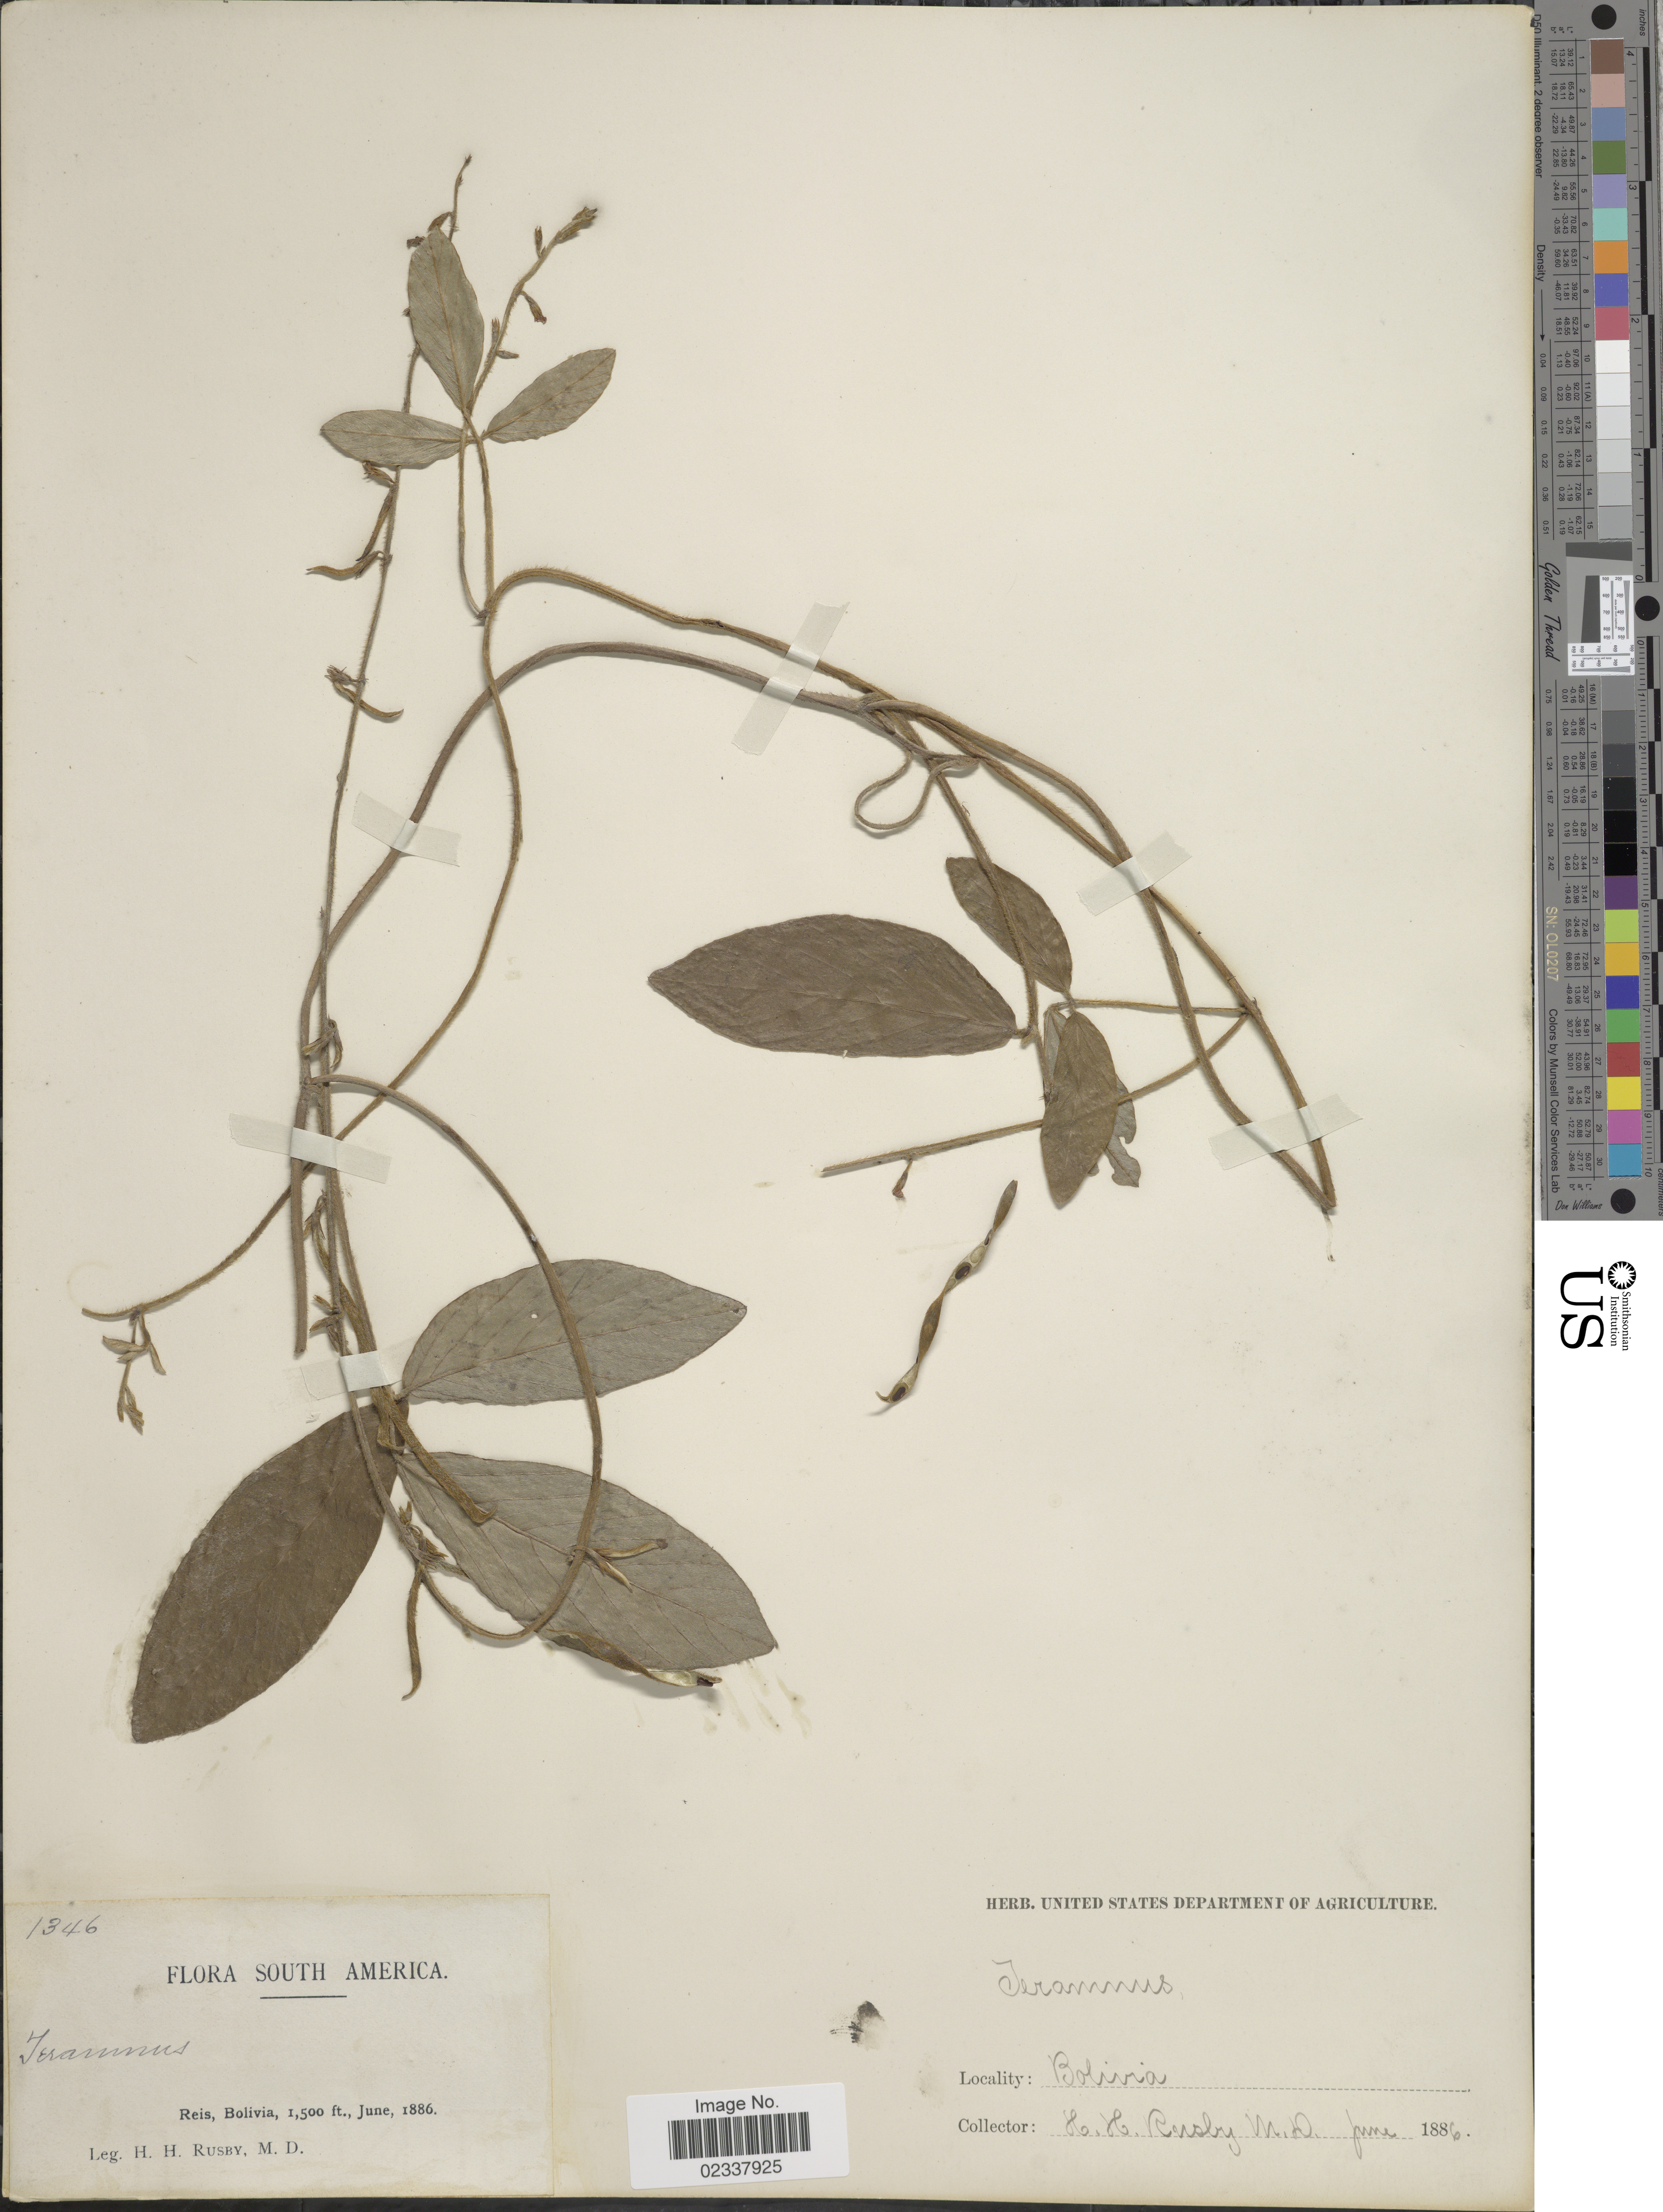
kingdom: Plantae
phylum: Tracheophyta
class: Magnoliopsida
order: Fabales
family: Fabaceae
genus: Teramnus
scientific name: Teramnus uncinatus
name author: (L.) Sw.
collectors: H. H. Rusby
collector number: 1346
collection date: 1886-06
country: Bolivia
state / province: Pando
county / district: Nicolas Suarez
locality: Reis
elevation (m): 457